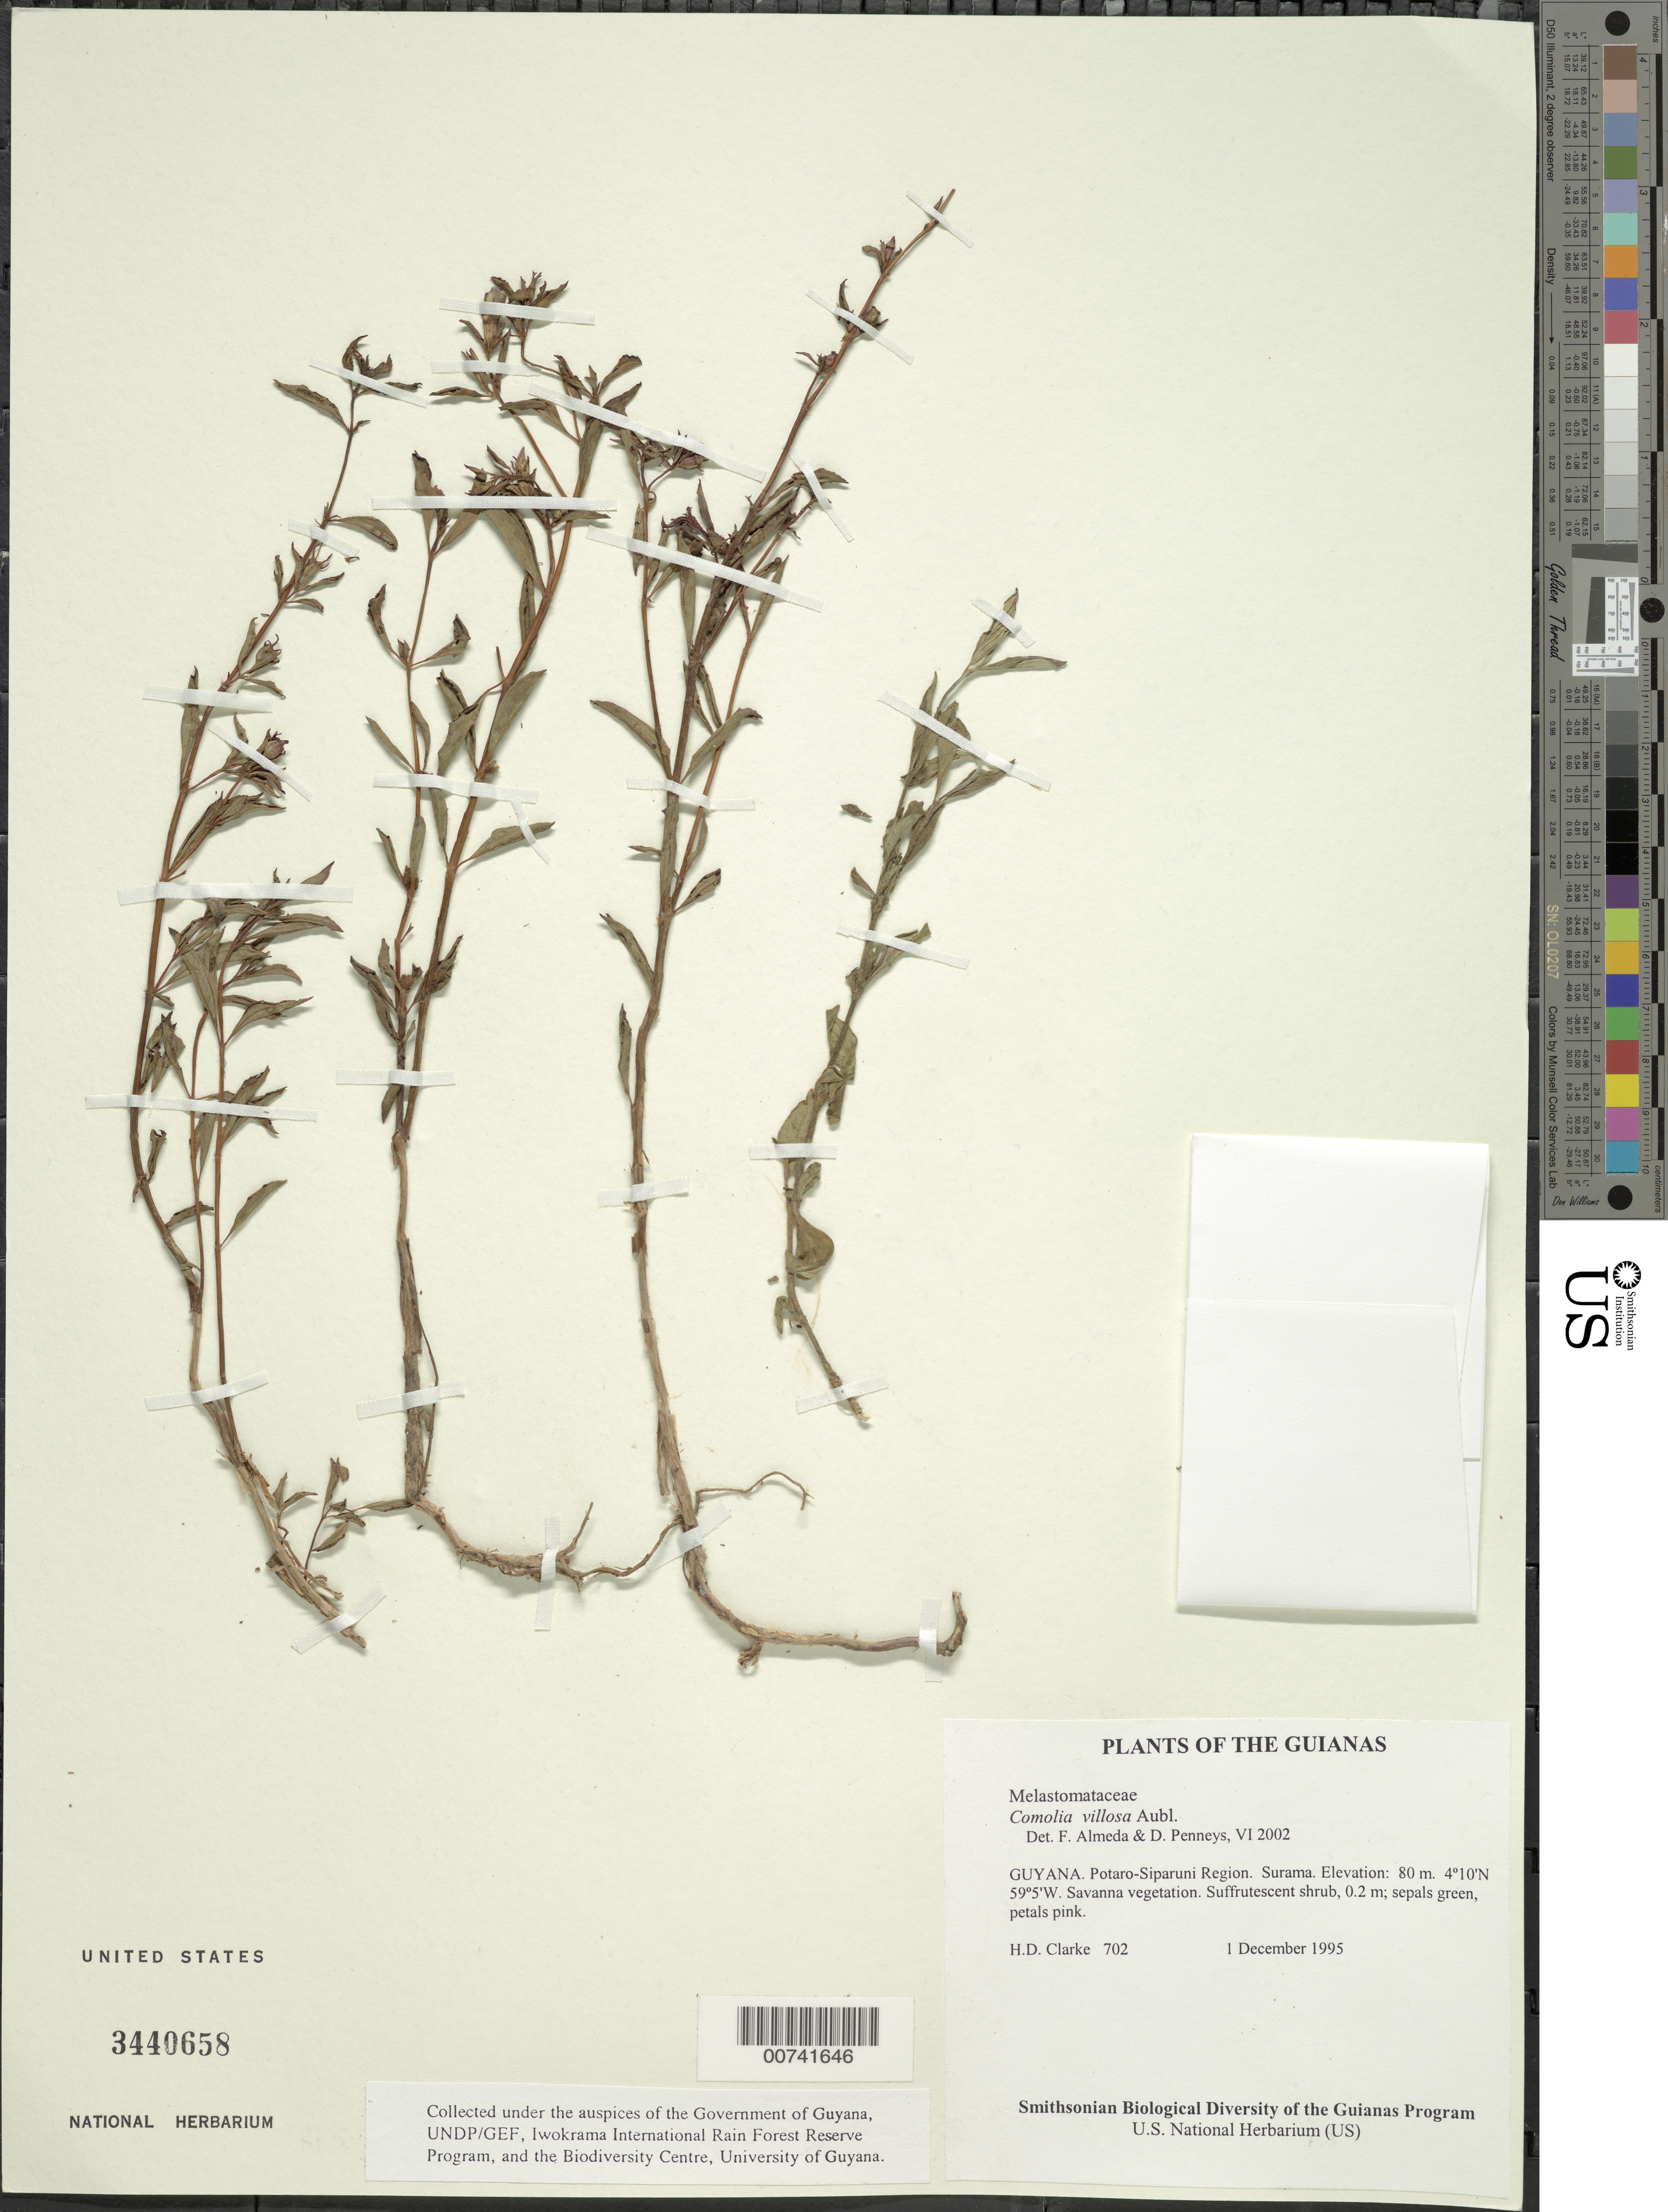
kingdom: Plantae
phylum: Tracheophyta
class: Magnoliopsida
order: Myrtales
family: Melastomataceae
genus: Comolia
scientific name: Comolia lythrarioides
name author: (Steud.) Naudin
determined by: Nunes da Silva, Diego, (RB), Jardim Botanico do Rio de Janeiro - Herbario (BRAZIL)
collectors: H. D. Clarke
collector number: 702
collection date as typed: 1 December 1995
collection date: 1995-12-01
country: Guyana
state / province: Potaro-Siparuni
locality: Surama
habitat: Savanna vegetation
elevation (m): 80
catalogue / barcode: US 3440658